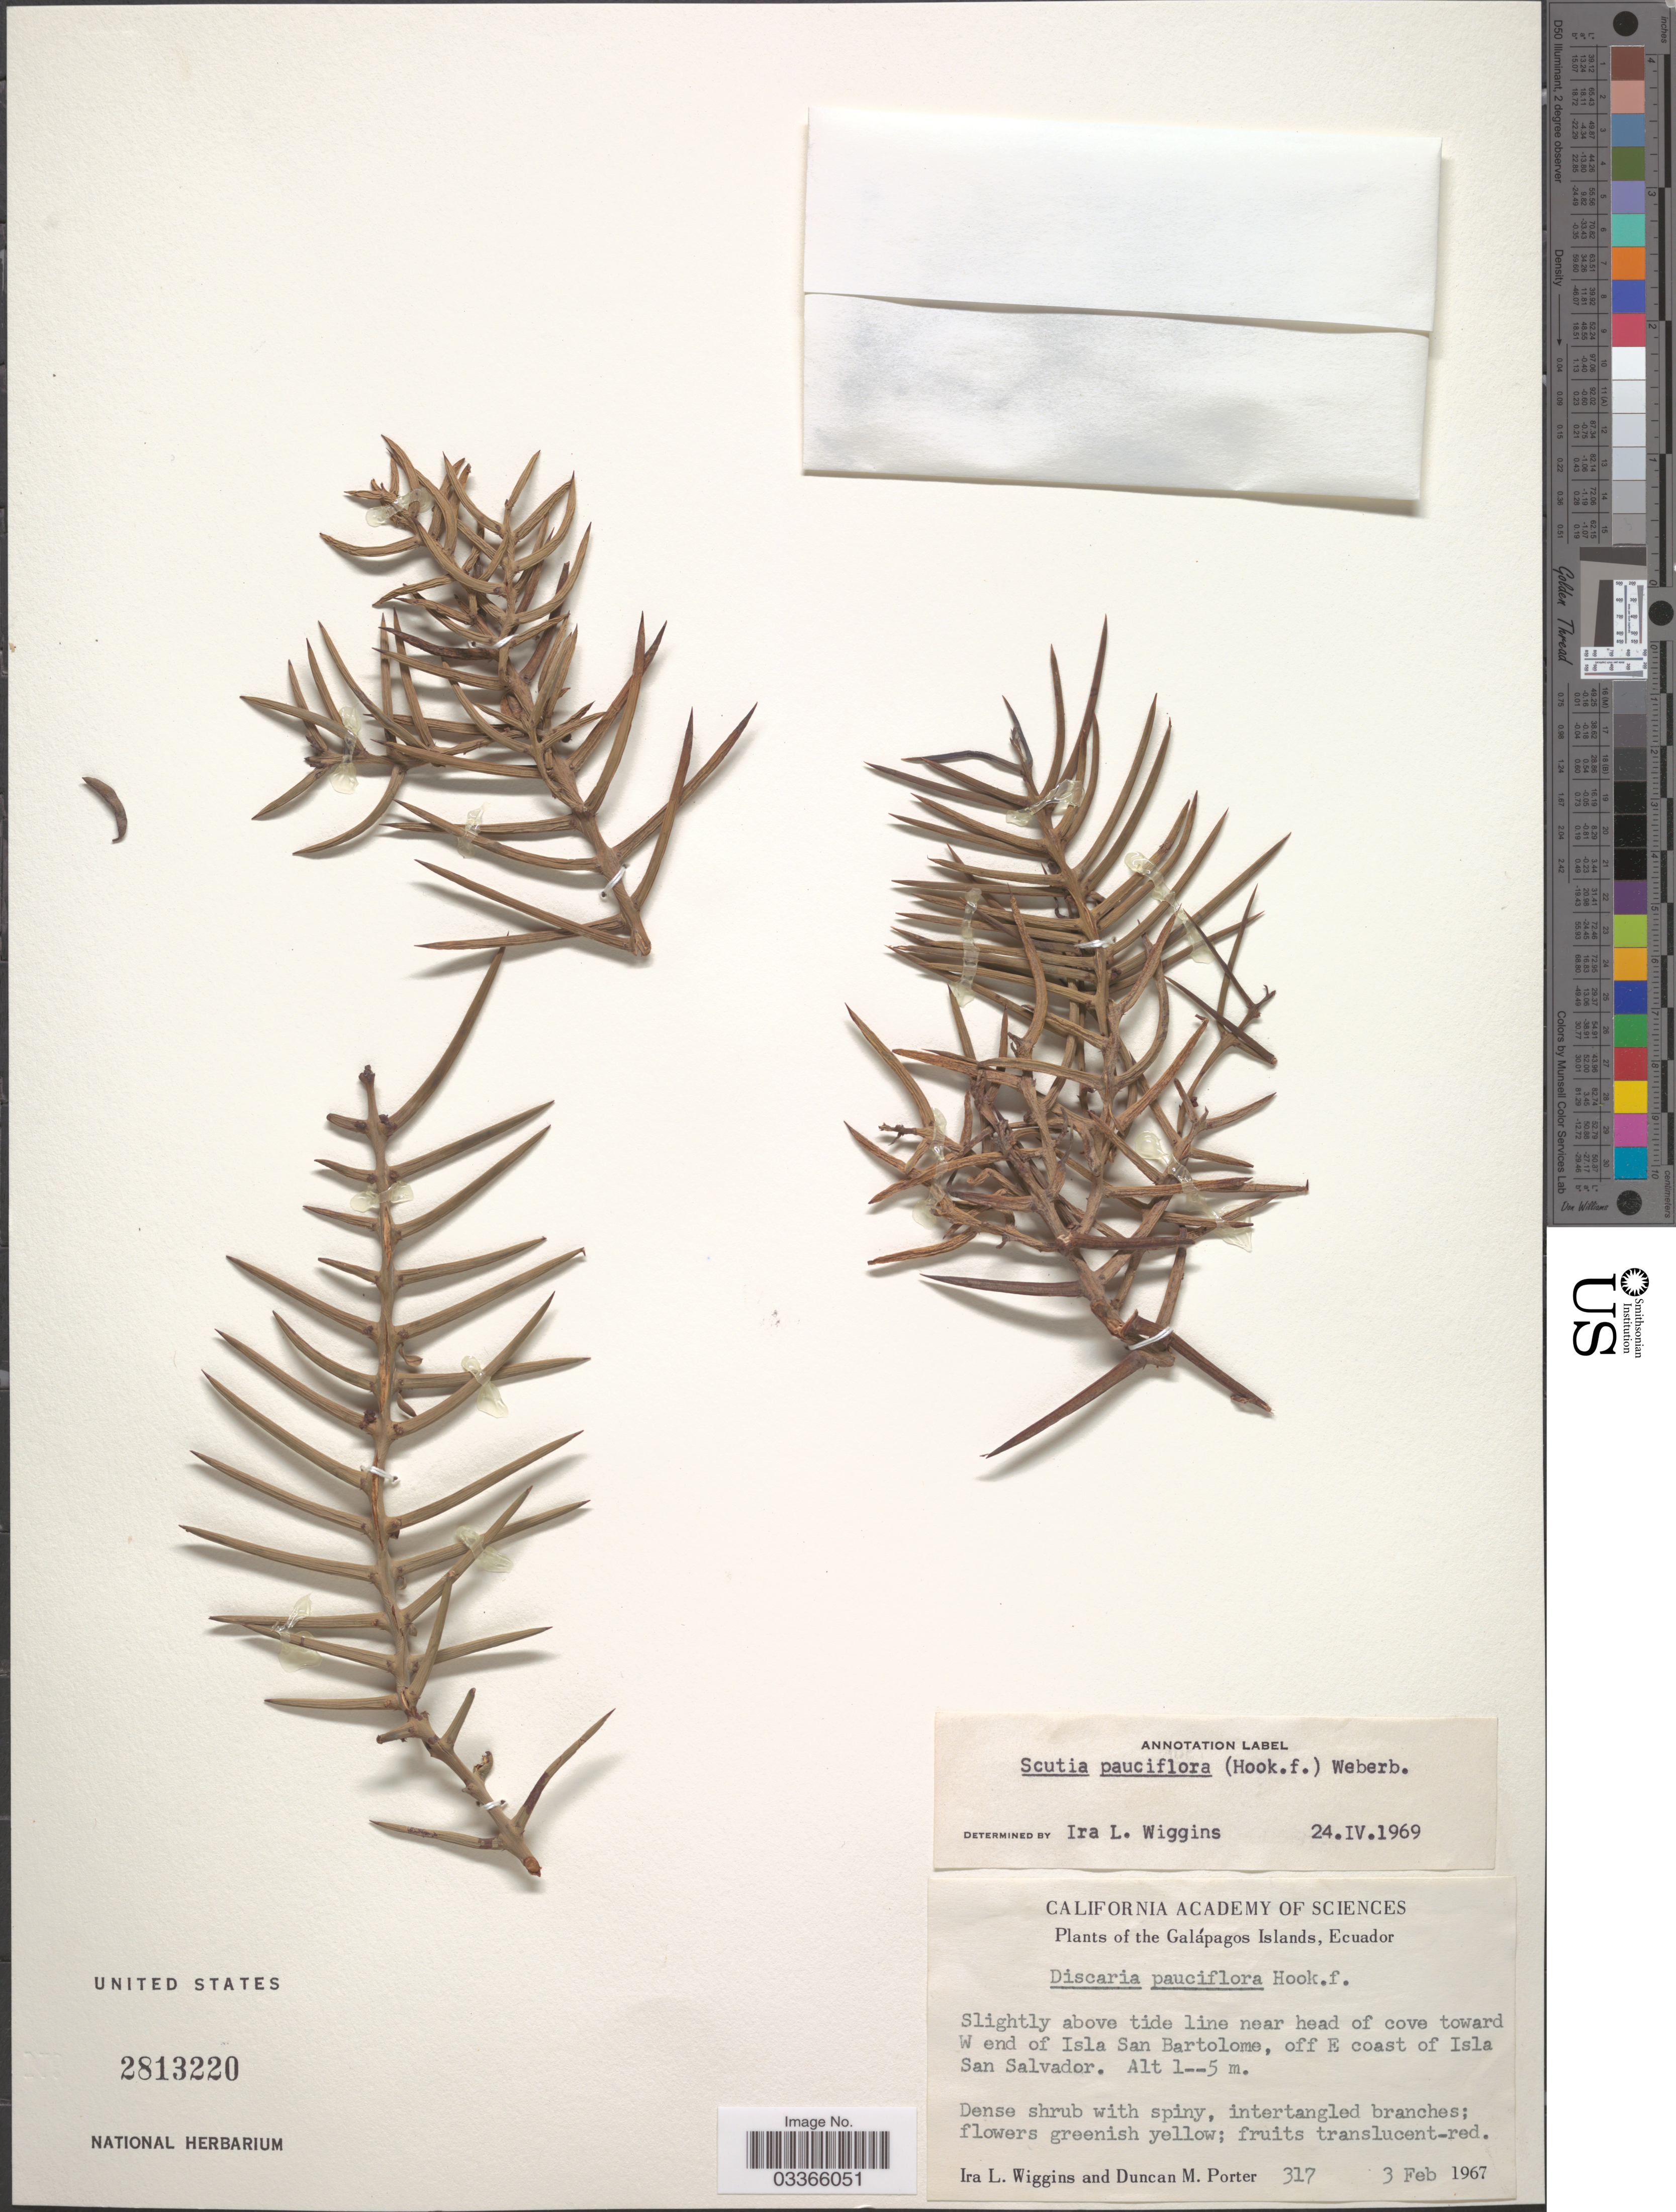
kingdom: Plantae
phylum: Tracheophyta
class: Magnoliopsida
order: Rosales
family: Rhamnaceae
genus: Scutia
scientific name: Scutia pauciflora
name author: (Hook. f.) Weberb.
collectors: I. L. Wiggins & D. M. Porter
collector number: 317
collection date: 1967-02-03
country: Ecuador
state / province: Colón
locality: Galápagos Islands, Slighly above tide line near head of cove toward W end of Isla San Bartolome, off E coast of Isla San Salvador.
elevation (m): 1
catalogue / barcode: US 2813220